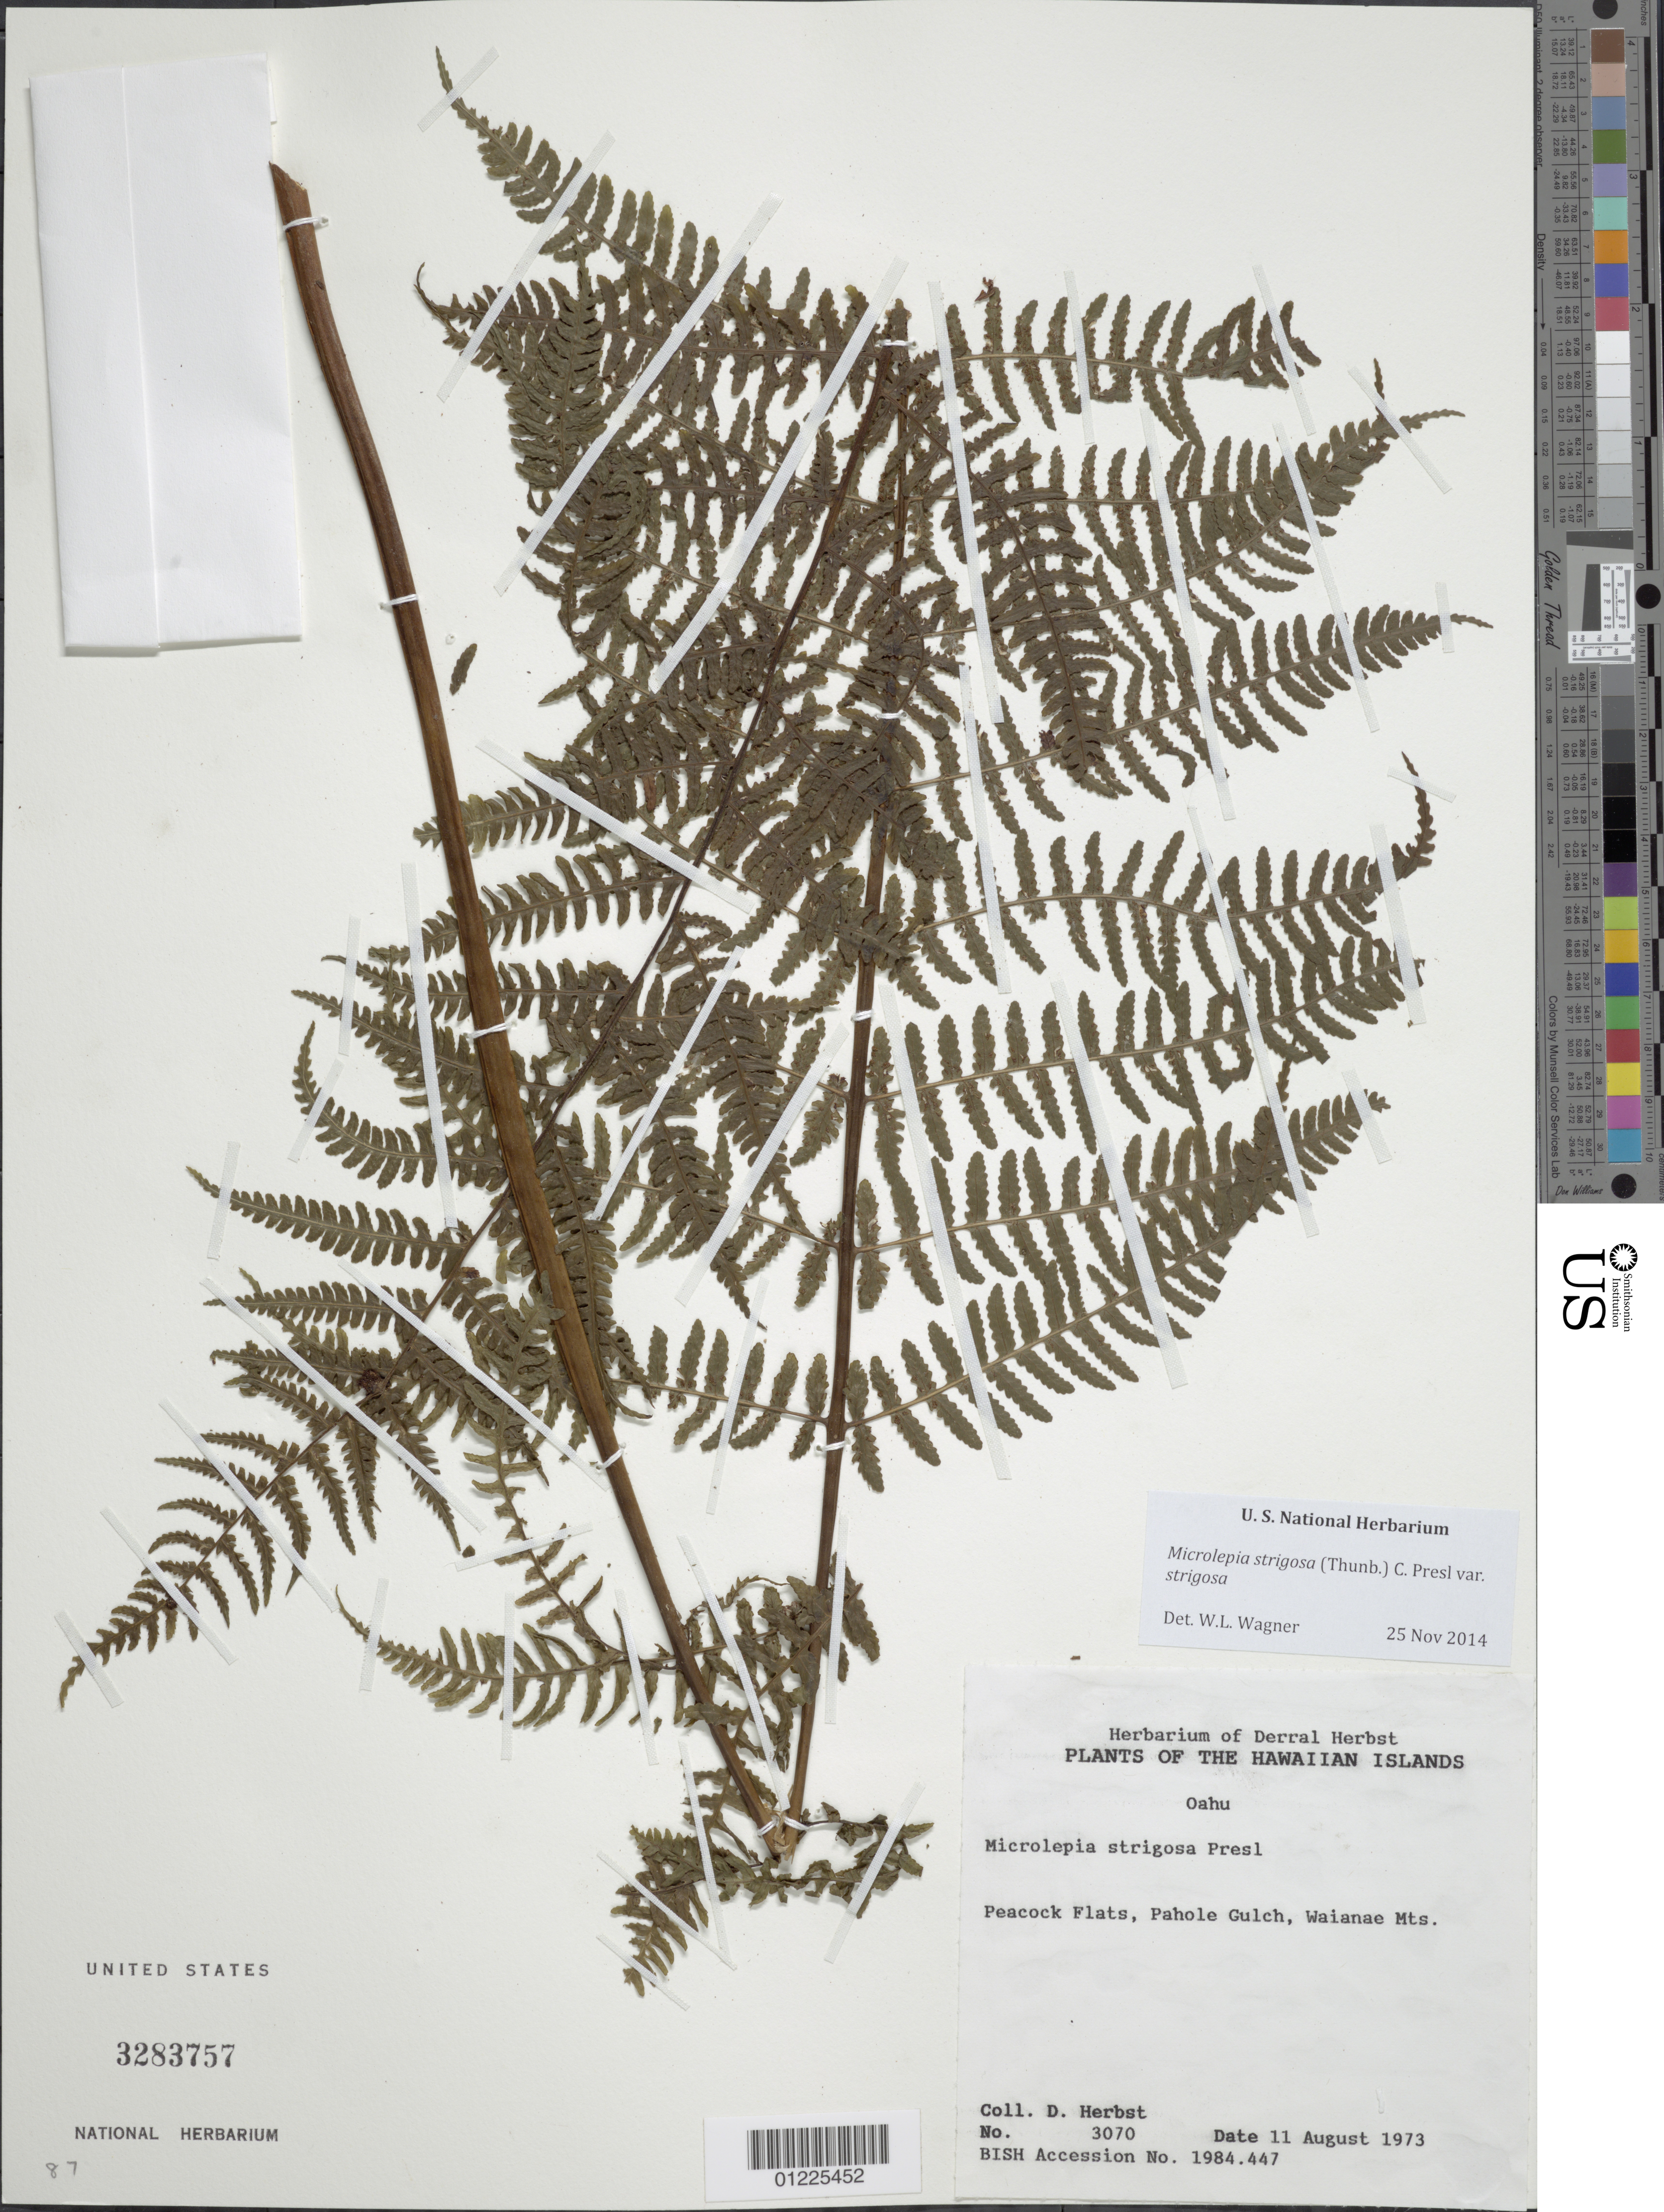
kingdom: Plantae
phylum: Tracheophyta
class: Polypodiopsida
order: Polypodiales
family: Dennstaedtiaceae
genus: Microlepia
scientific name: Microlepia strigosa var. strigosa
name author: (Thunb.) C. Presl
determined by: Wagner, W. L., (BOT), Smithsonian Institution - National Museum of Natural History (UNITED STATES)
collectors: D. R. Herbst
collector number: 3070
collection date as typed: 11 Aug 1973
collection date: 1973-08-11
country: United States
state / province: Hawaii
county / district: Honolulu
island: Oahu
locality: Peacock Flats, Pahole Gulch, Waianae Mts.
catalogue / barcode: US 3283757